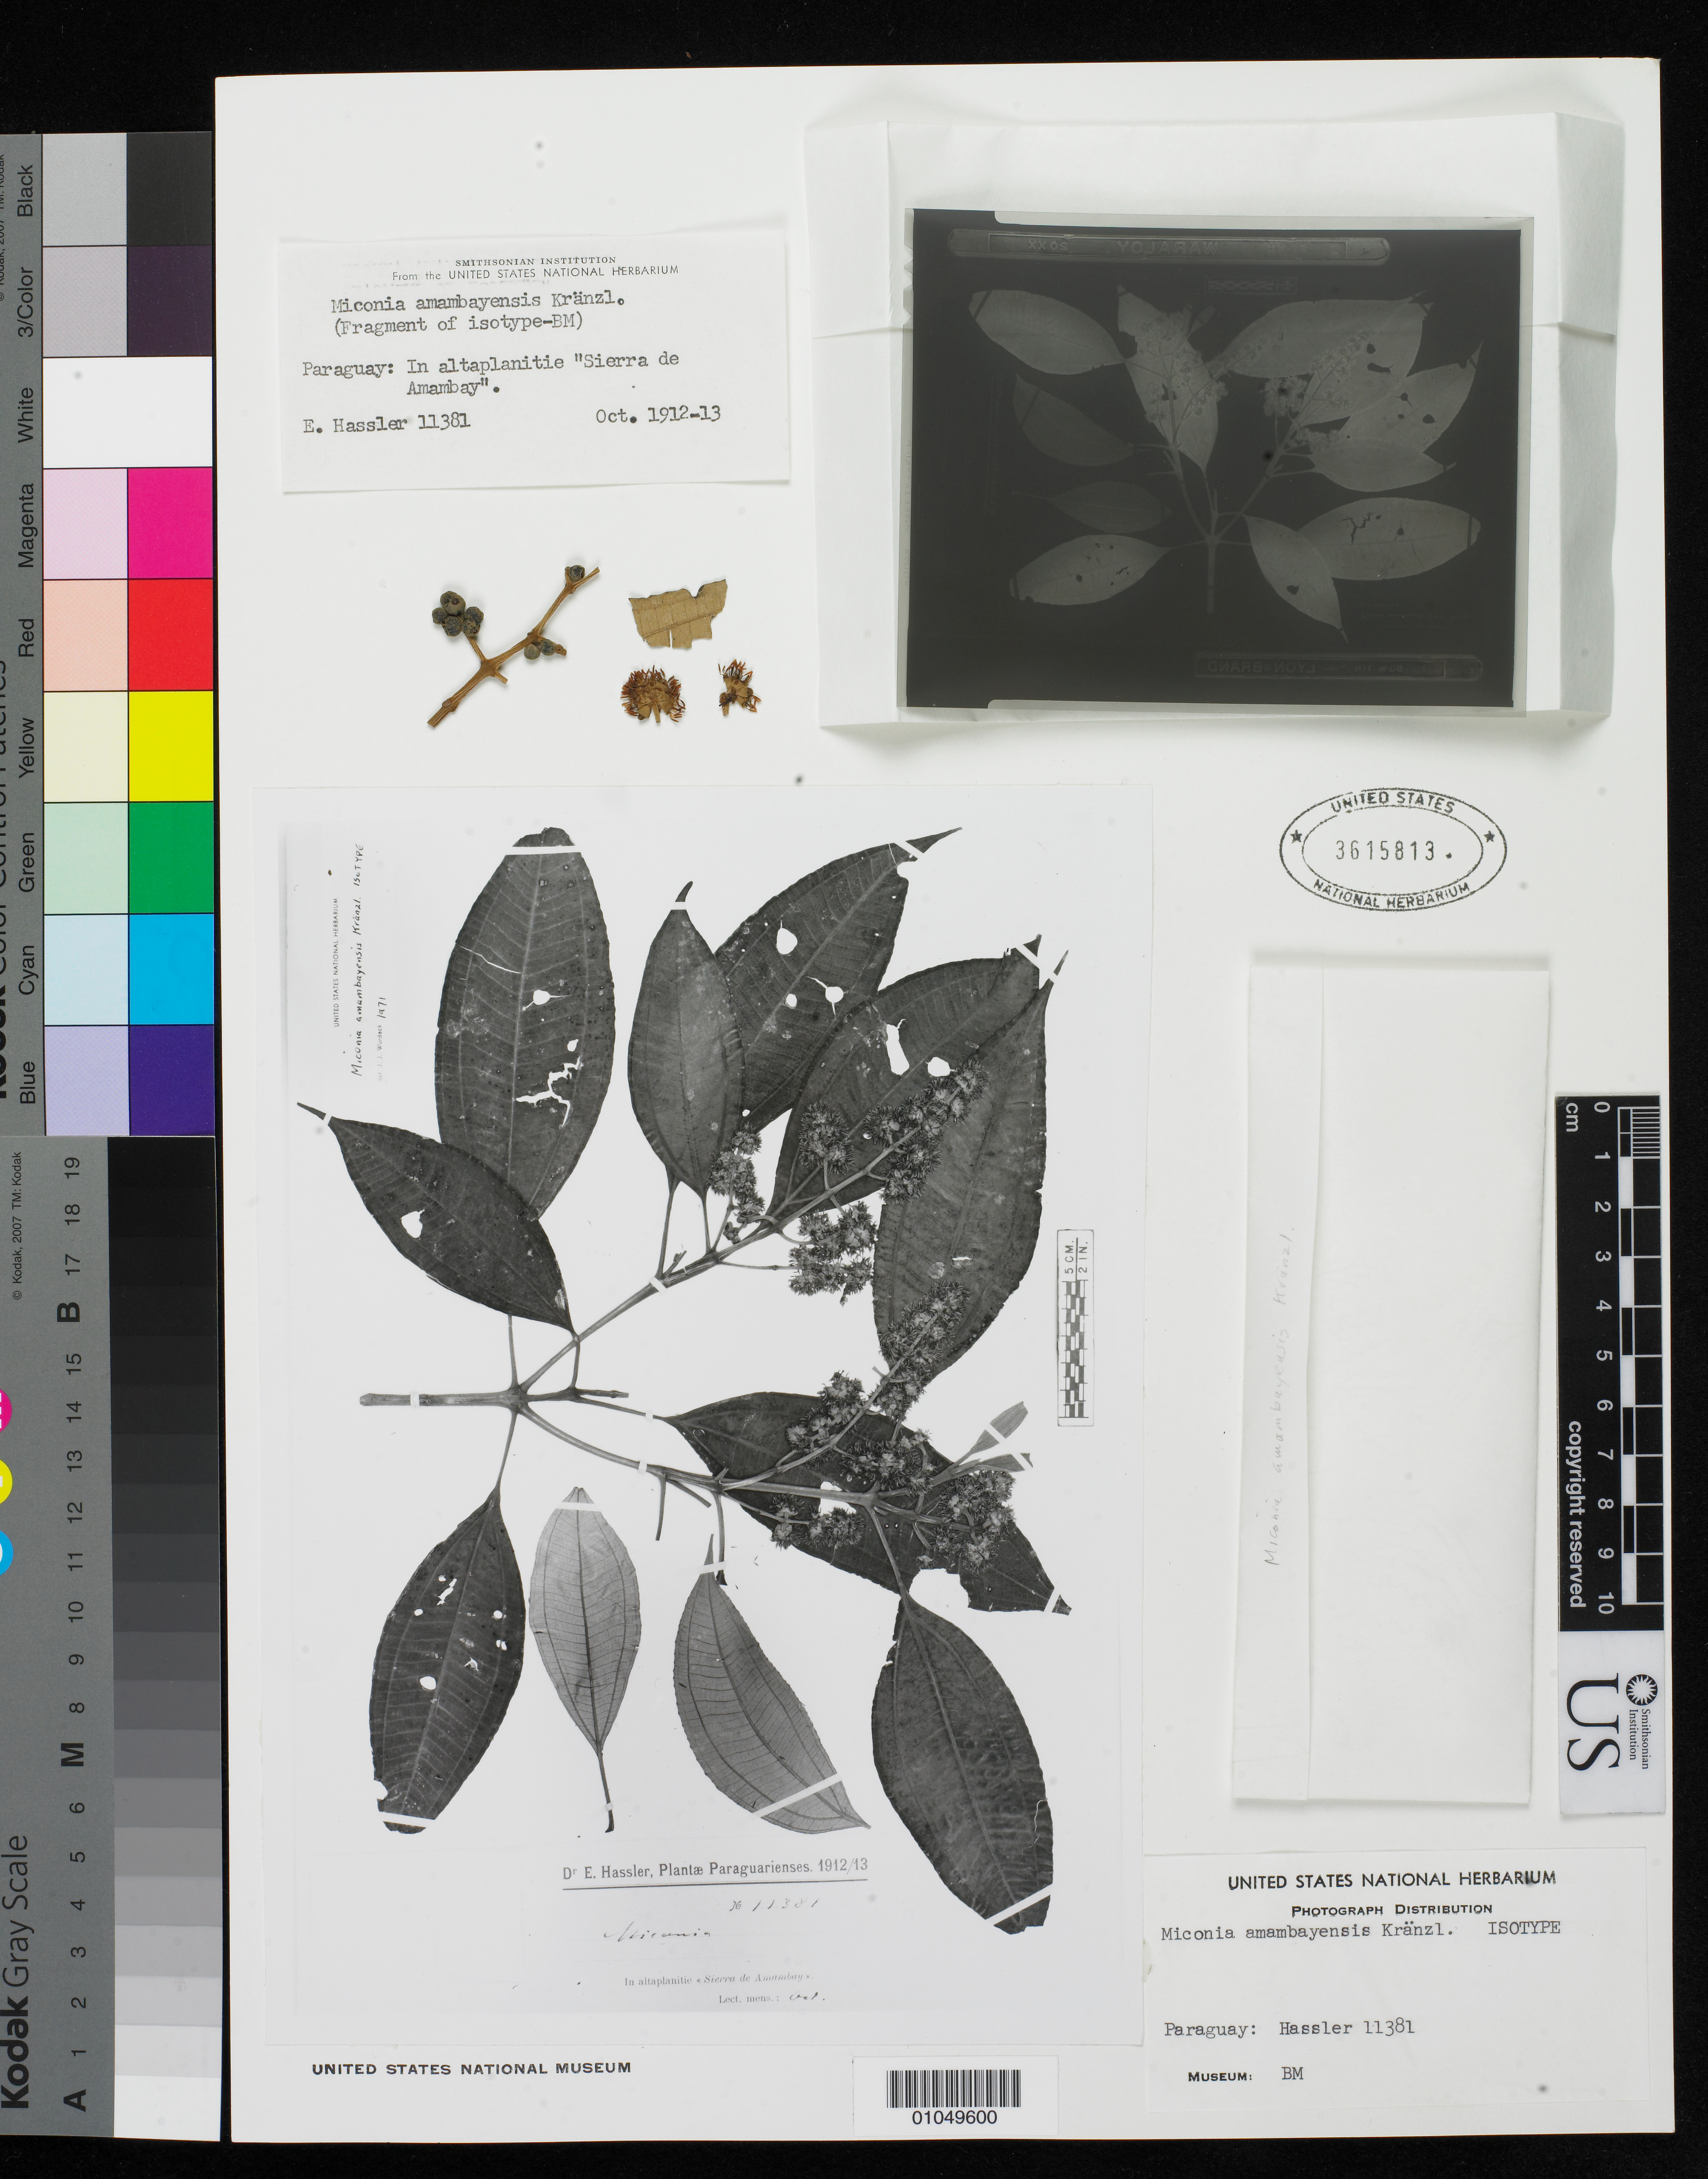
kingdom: Plantae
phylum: Tracheophyta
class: Magnoliopsida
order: Myrtales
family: Melastomataceae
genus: Miconia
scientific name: Miconia amambayensis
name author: Kraenzl.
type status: Isotype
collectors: E. Hassler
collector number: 11381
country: Paraguay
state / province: Amambay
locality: In altaplanitie "Sierra de Amambay".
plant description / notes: Photograph and fragmentary material of type specimen ex herb. BM.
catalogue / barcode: US 3615813